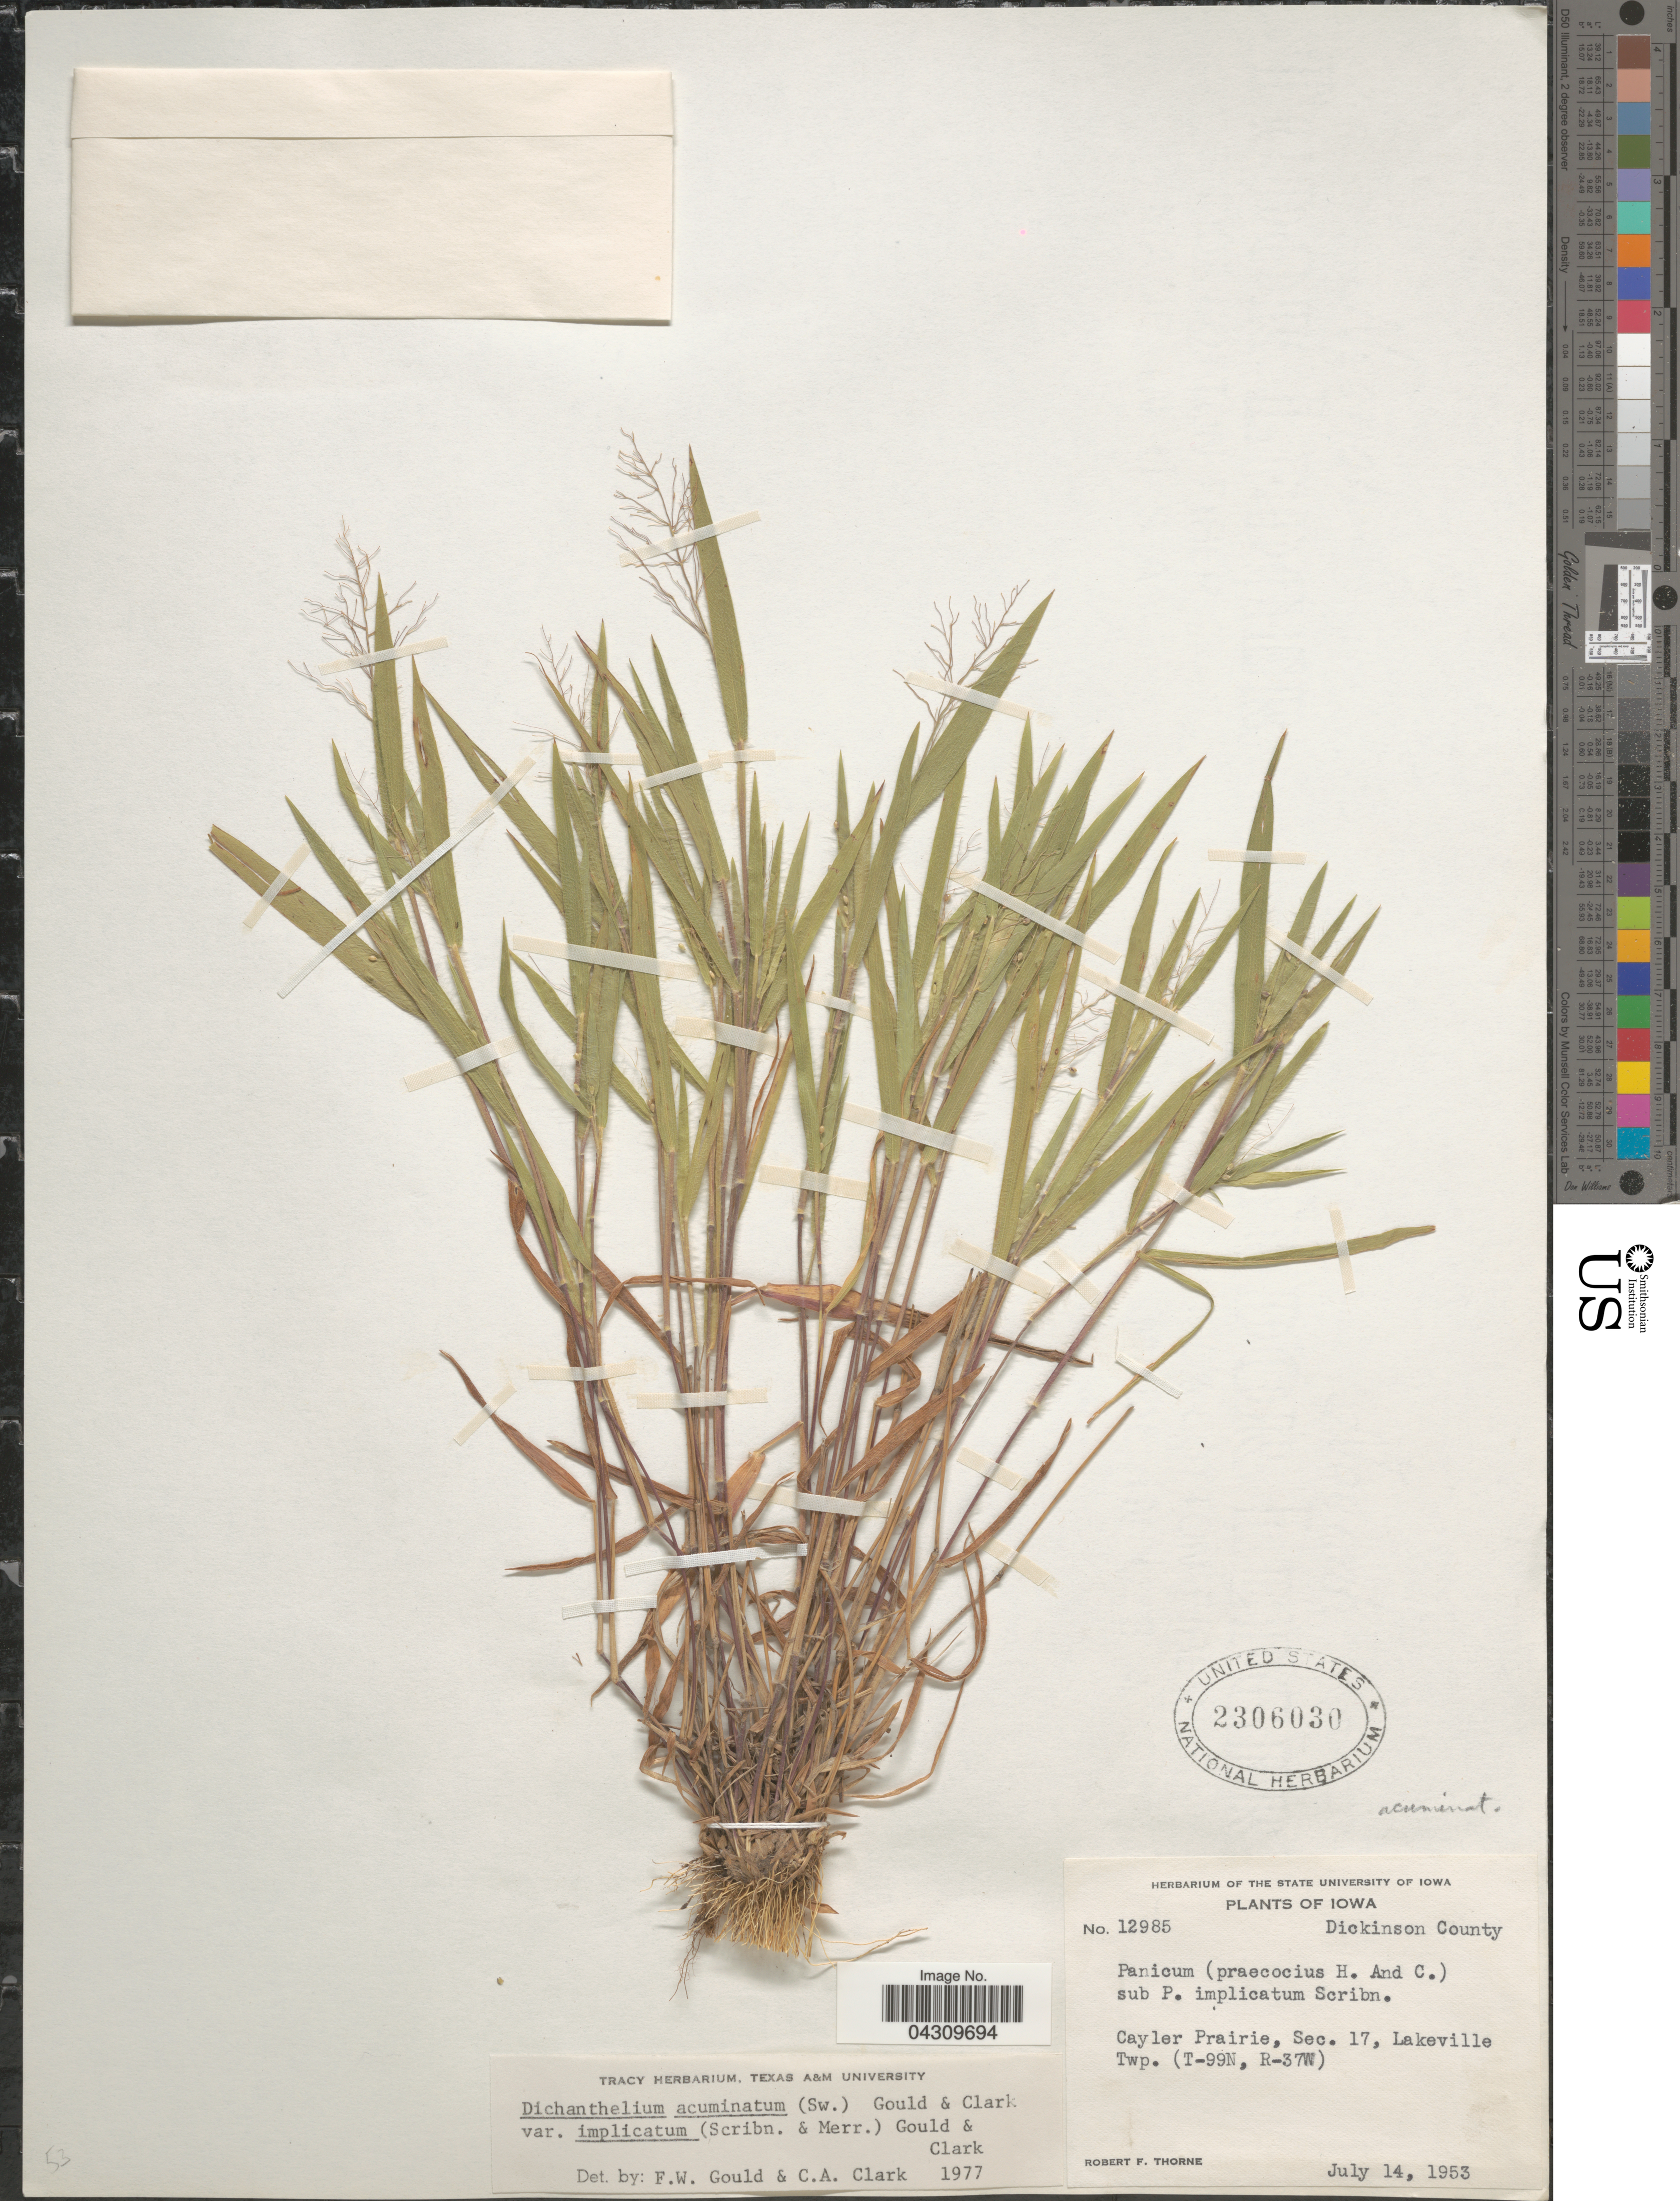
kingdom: Plantae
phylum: Tracheophyta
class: Liliopsida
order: Poales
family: Poaceae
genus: Dichanthelium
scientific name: Dichanthelium acuminatum var. acuminatum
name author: (Sw.) Gould & C.A. Clark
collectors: R. F. Thorne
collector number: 12985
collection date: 1953-07-14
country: United States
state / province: Iowa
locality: Dickinson County. Cayler Prairie, Sec. 17, Lakeville Twp. (T-99N, R-37W).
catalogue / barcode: US 2306030